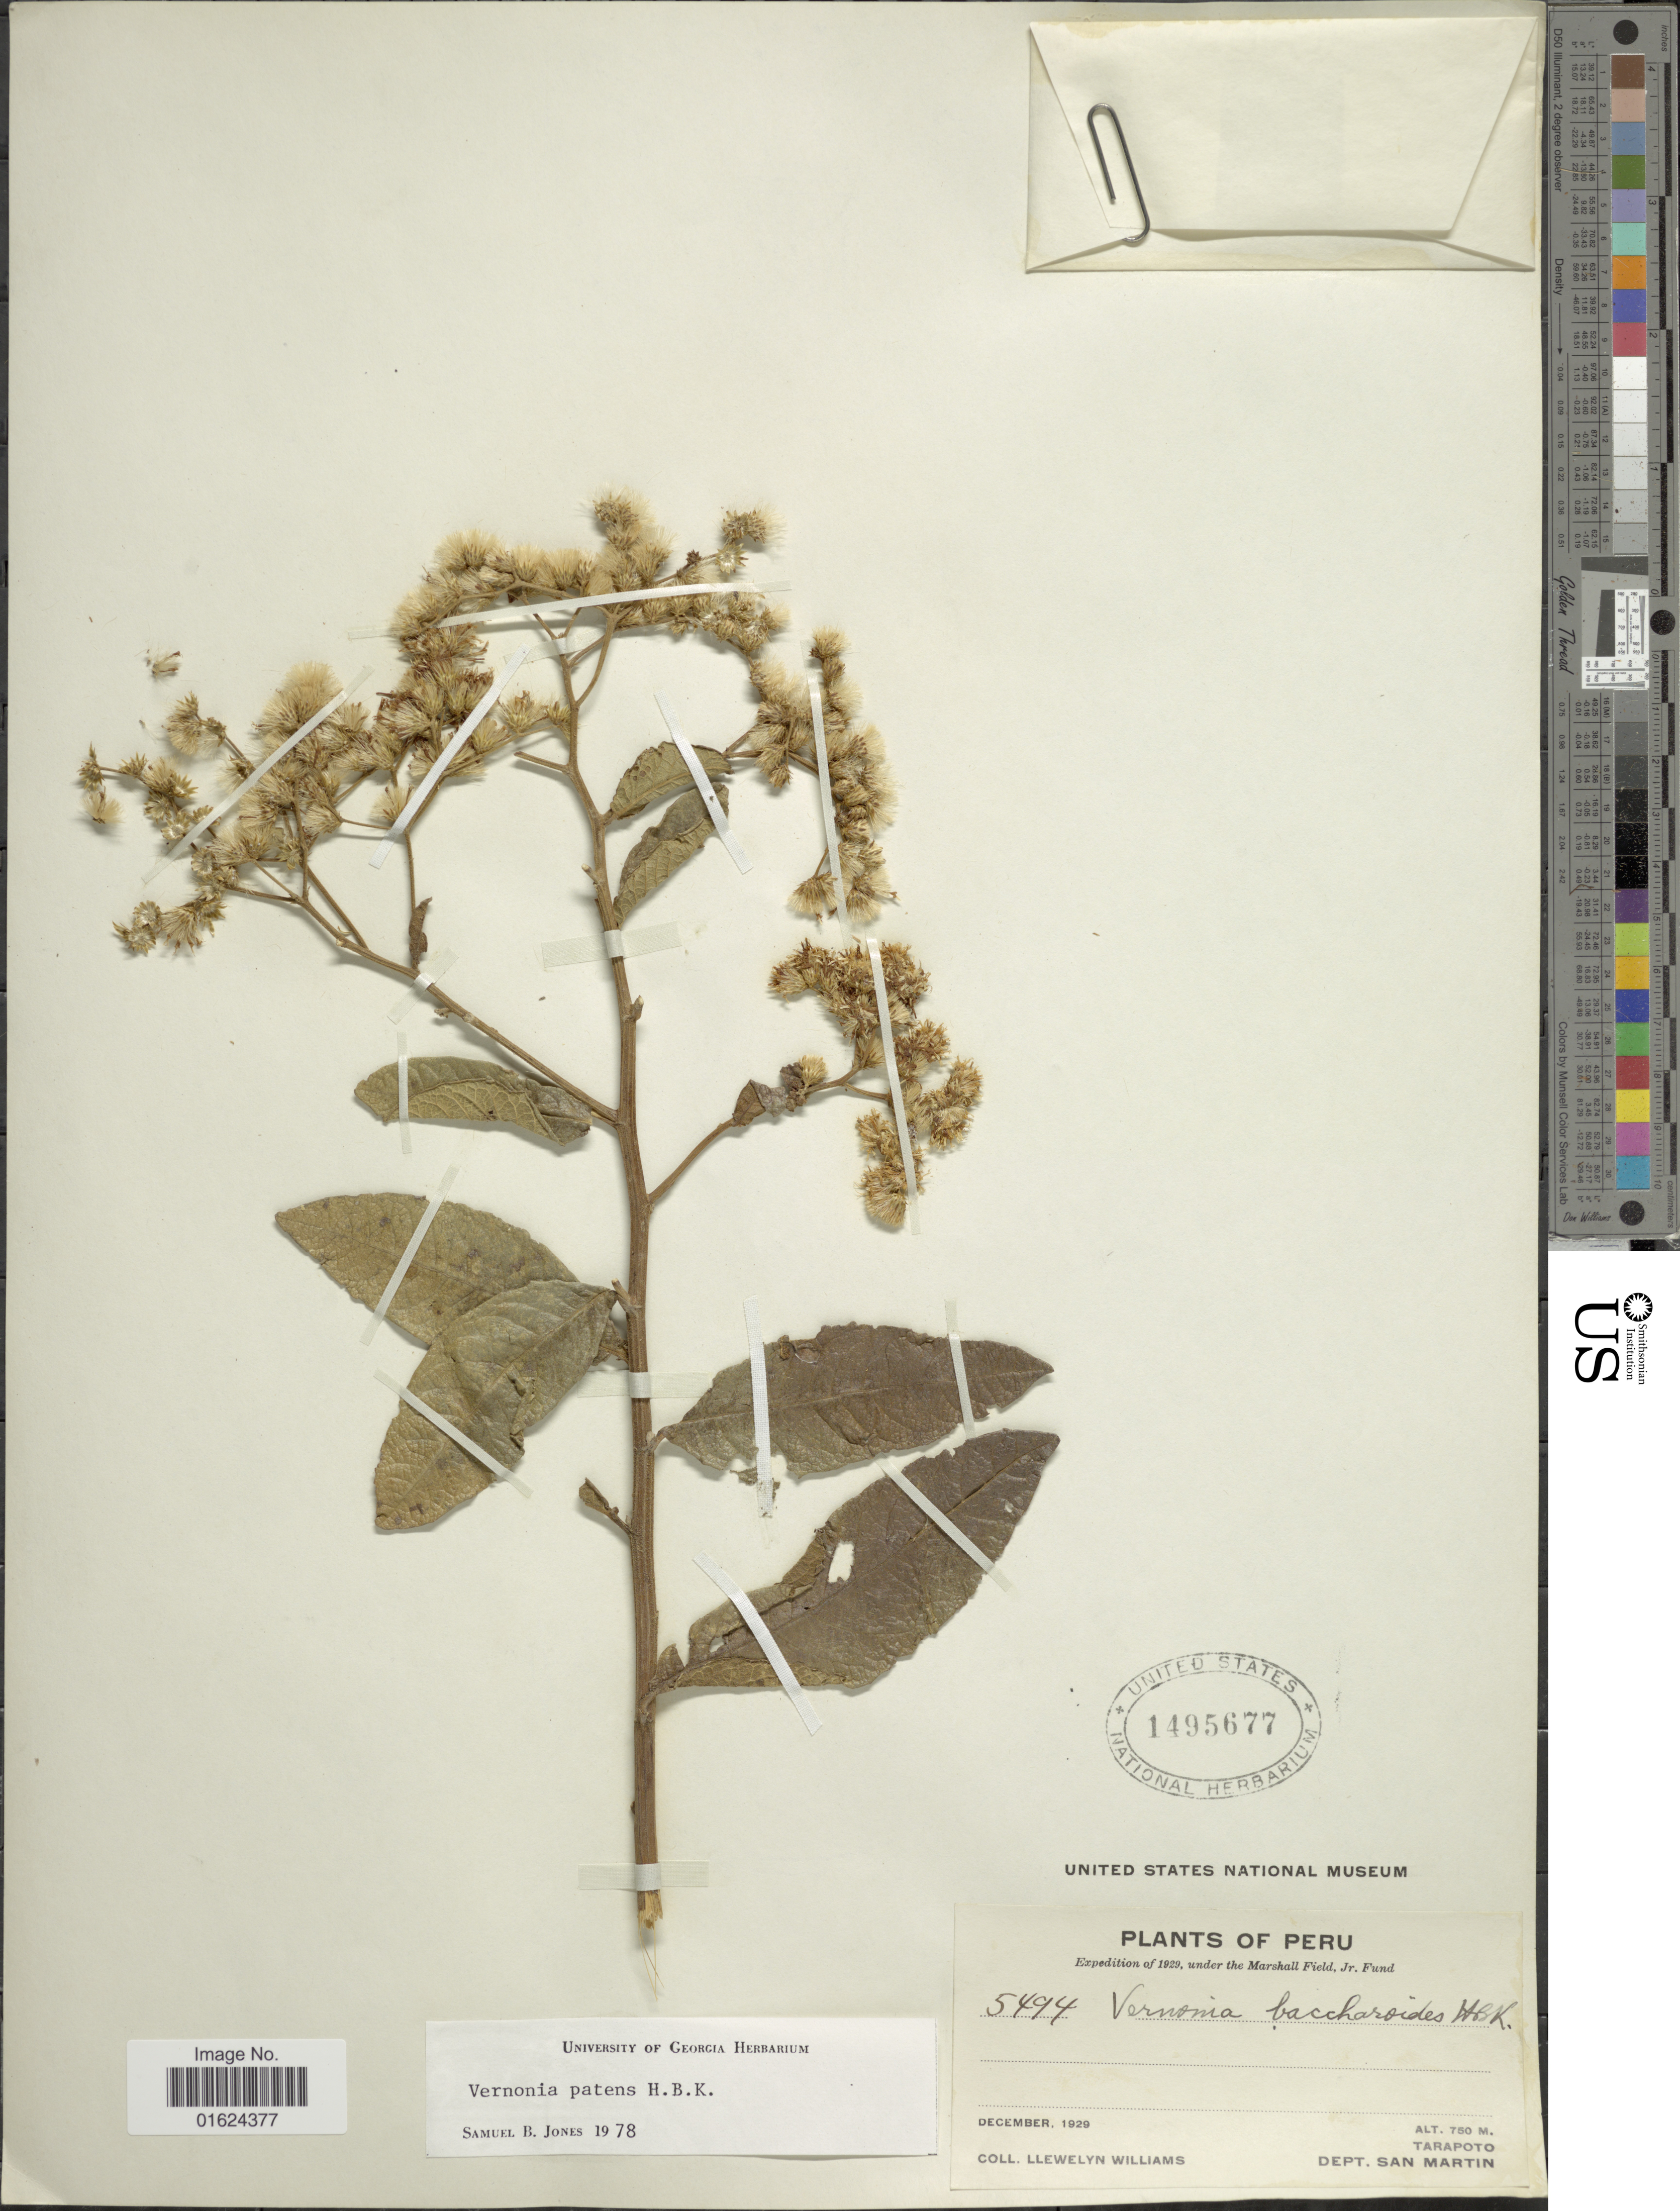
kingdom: Plantae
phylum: Tracheophyta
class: Magnoliopsida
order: Asterales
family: Asteraceae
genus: Vernonanthura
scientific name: Vernonanthura patens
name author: (Kunth) H. Rob.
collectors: Ll. Williams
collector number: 5494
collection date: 1929-12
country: Peru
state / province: San Martín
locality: Peru. Tarapoto, Dept. San Martin.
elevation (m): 750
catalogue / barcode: US 1495677